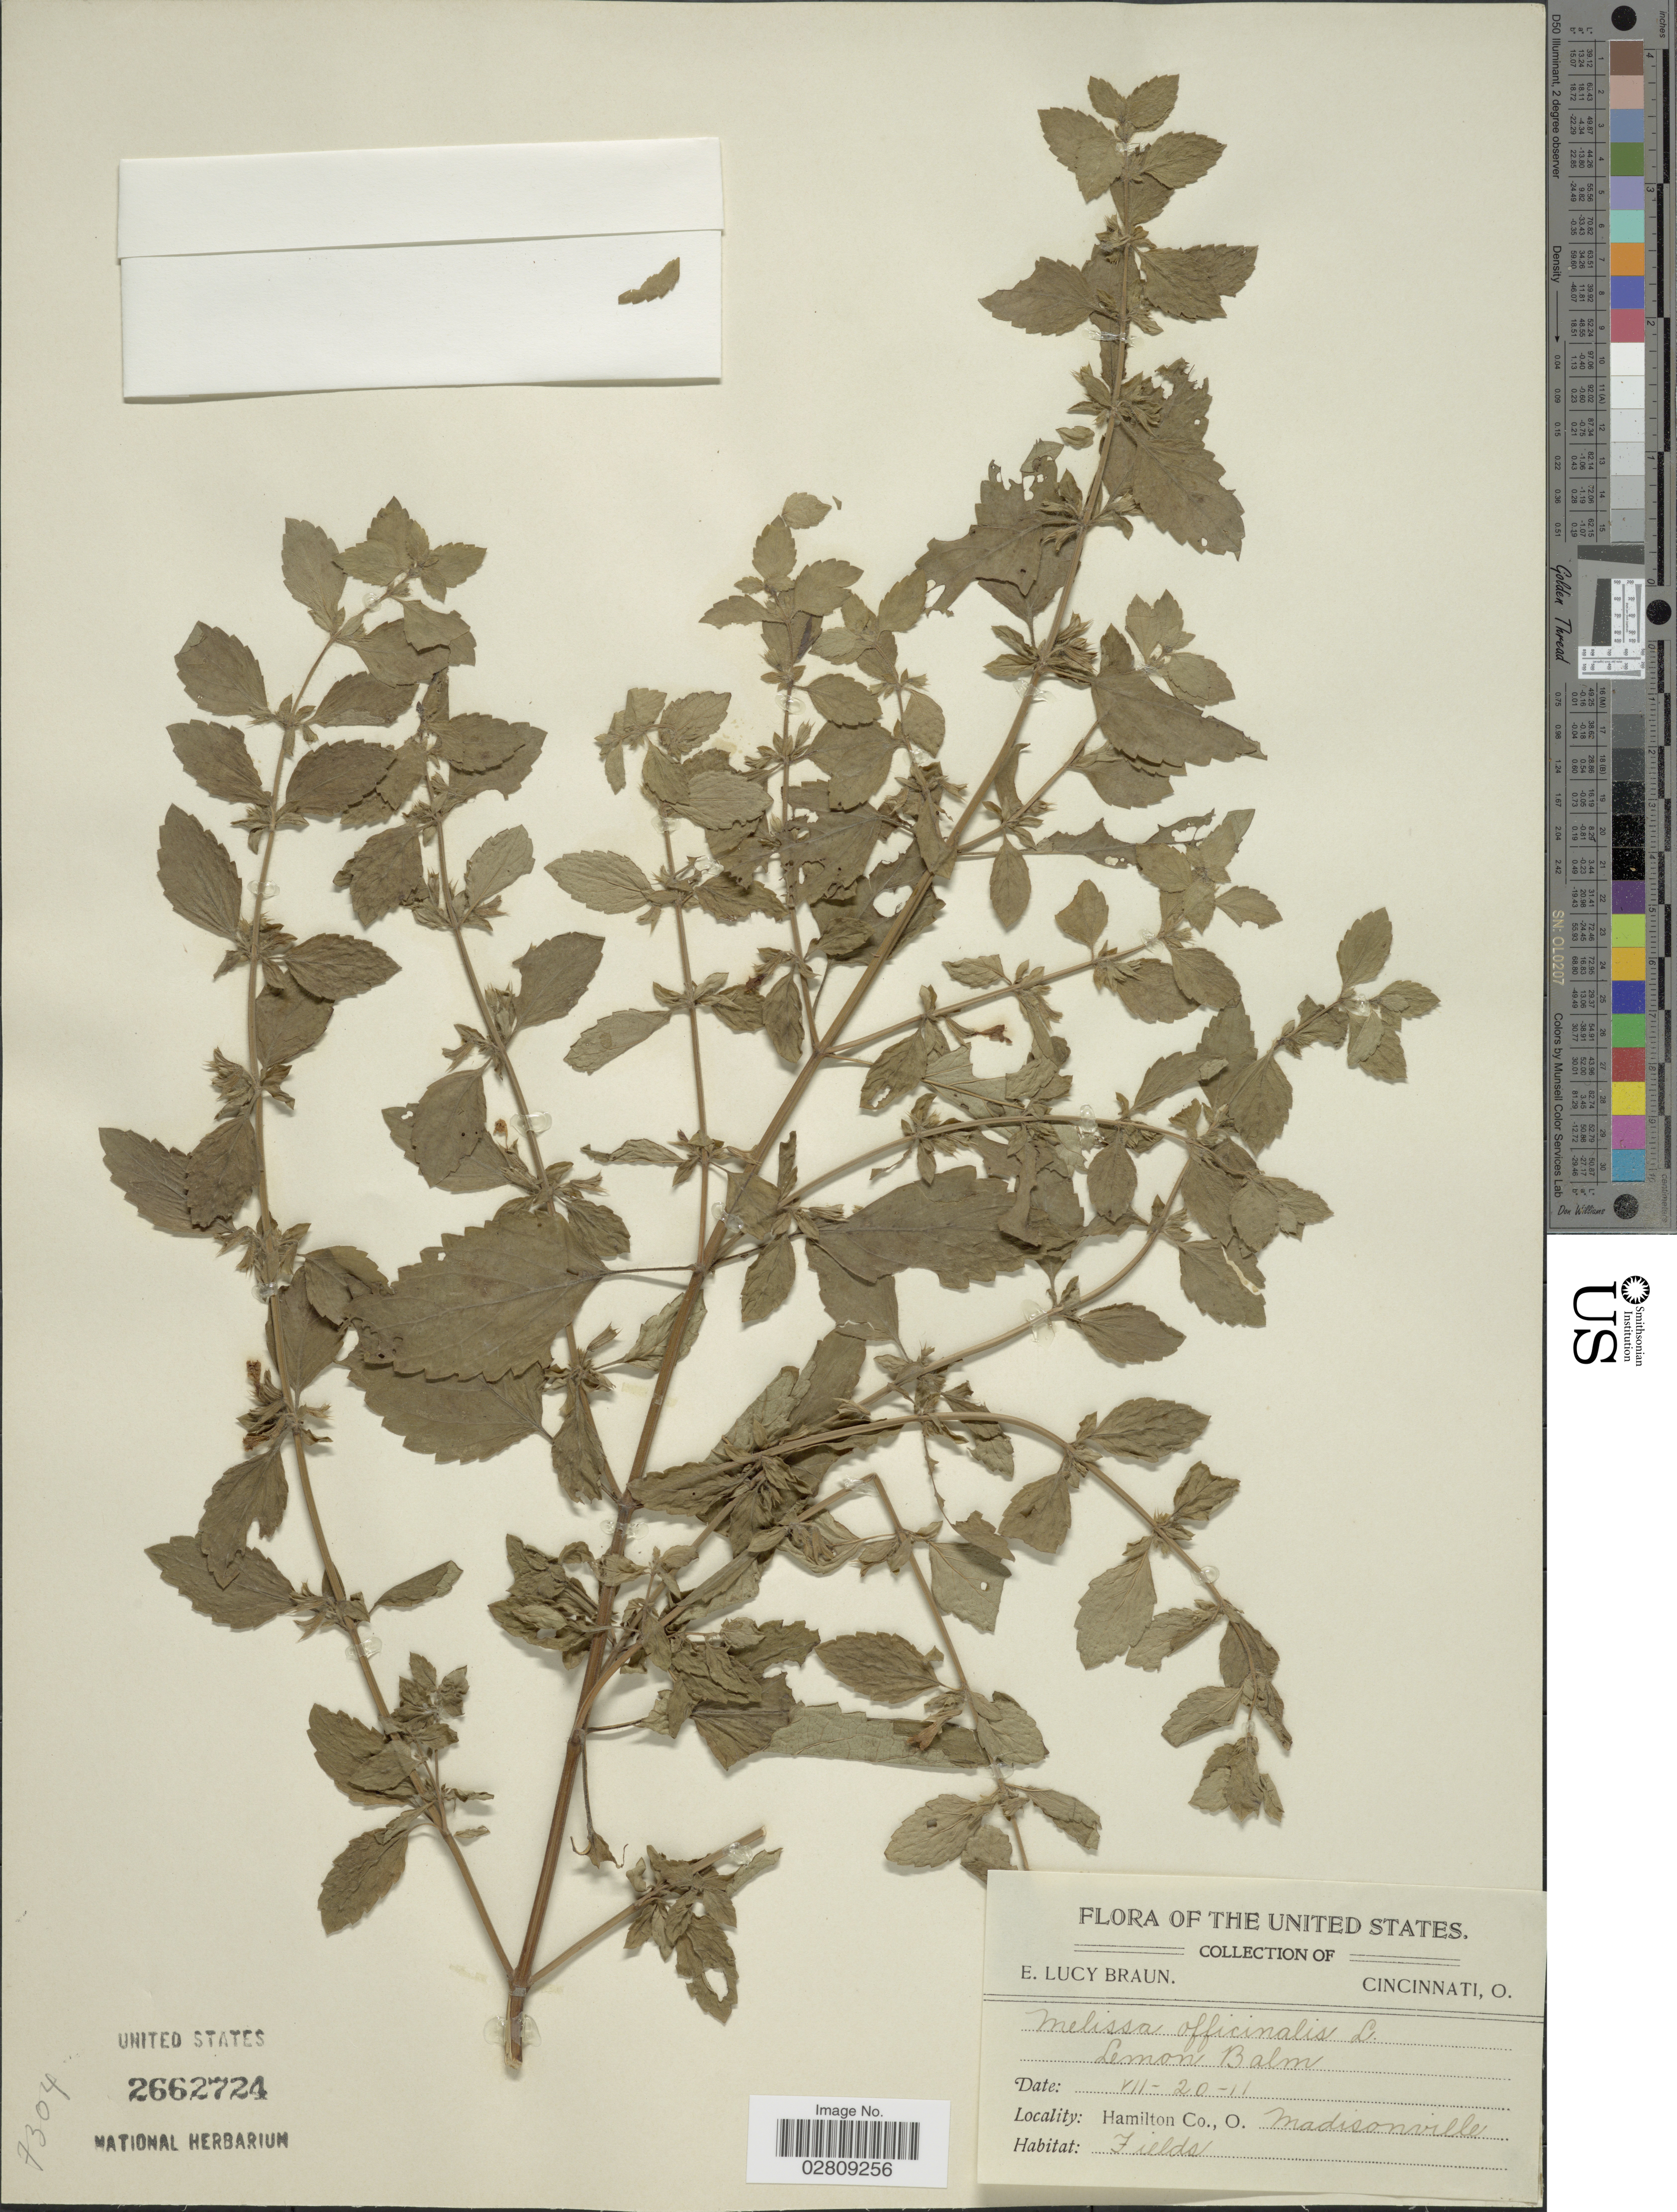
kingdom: Plantae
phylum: Tracheophyta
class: Magnoliopsida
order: Lamiales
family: Lamiaceae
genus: Melissa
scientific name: Melissa officinalis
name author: L.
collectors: E. L. Braun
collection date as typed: Transcribed d/m/y: 20/7/11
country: United States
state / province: Ohio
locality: Hamilton Co., Madisonville.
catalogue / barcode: US 2662724